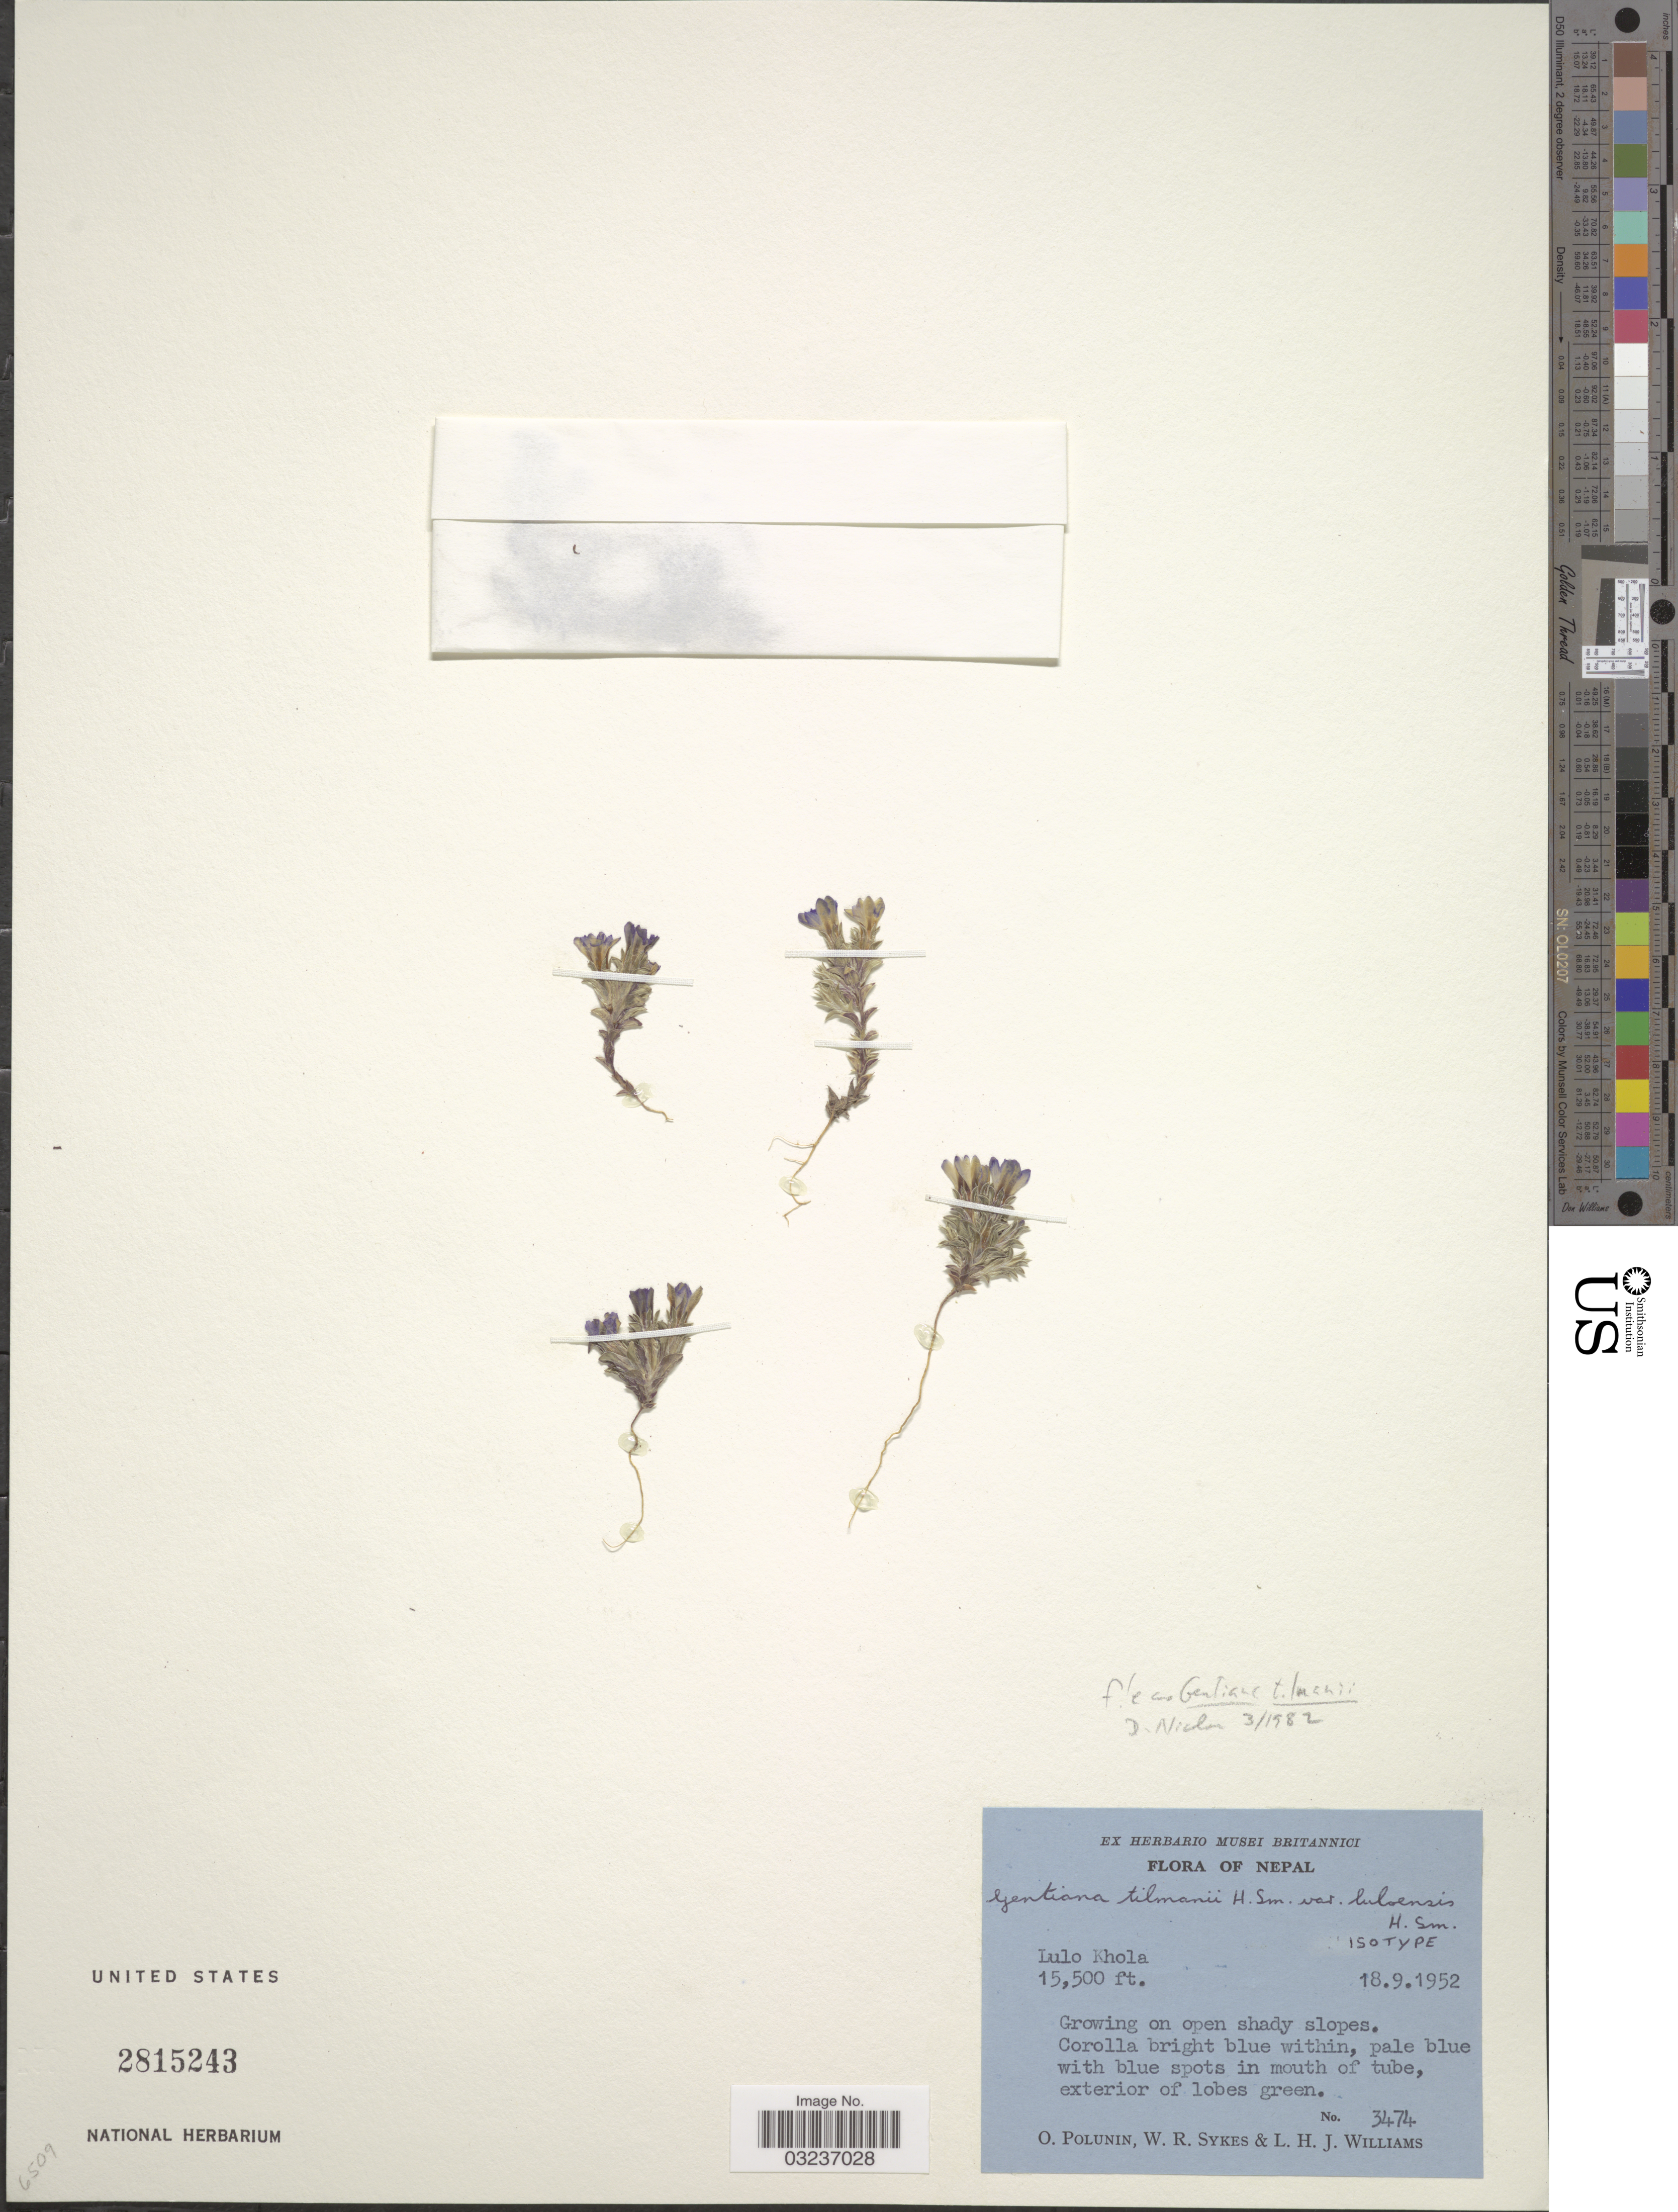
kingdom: Plantae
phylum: Tracheophyta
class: Magnoliopsida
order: Gentianales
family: Gentianaceae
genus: Gentiana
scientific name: Gentiana tilmanii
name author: Harry Sm.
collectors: O. V. Polunin, W. R. Sykes & L. H. J. Williams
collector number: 3474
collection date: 1952-09-18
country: Nepal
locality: Lulo Khola.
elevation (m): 4724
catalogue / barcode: US 2815243